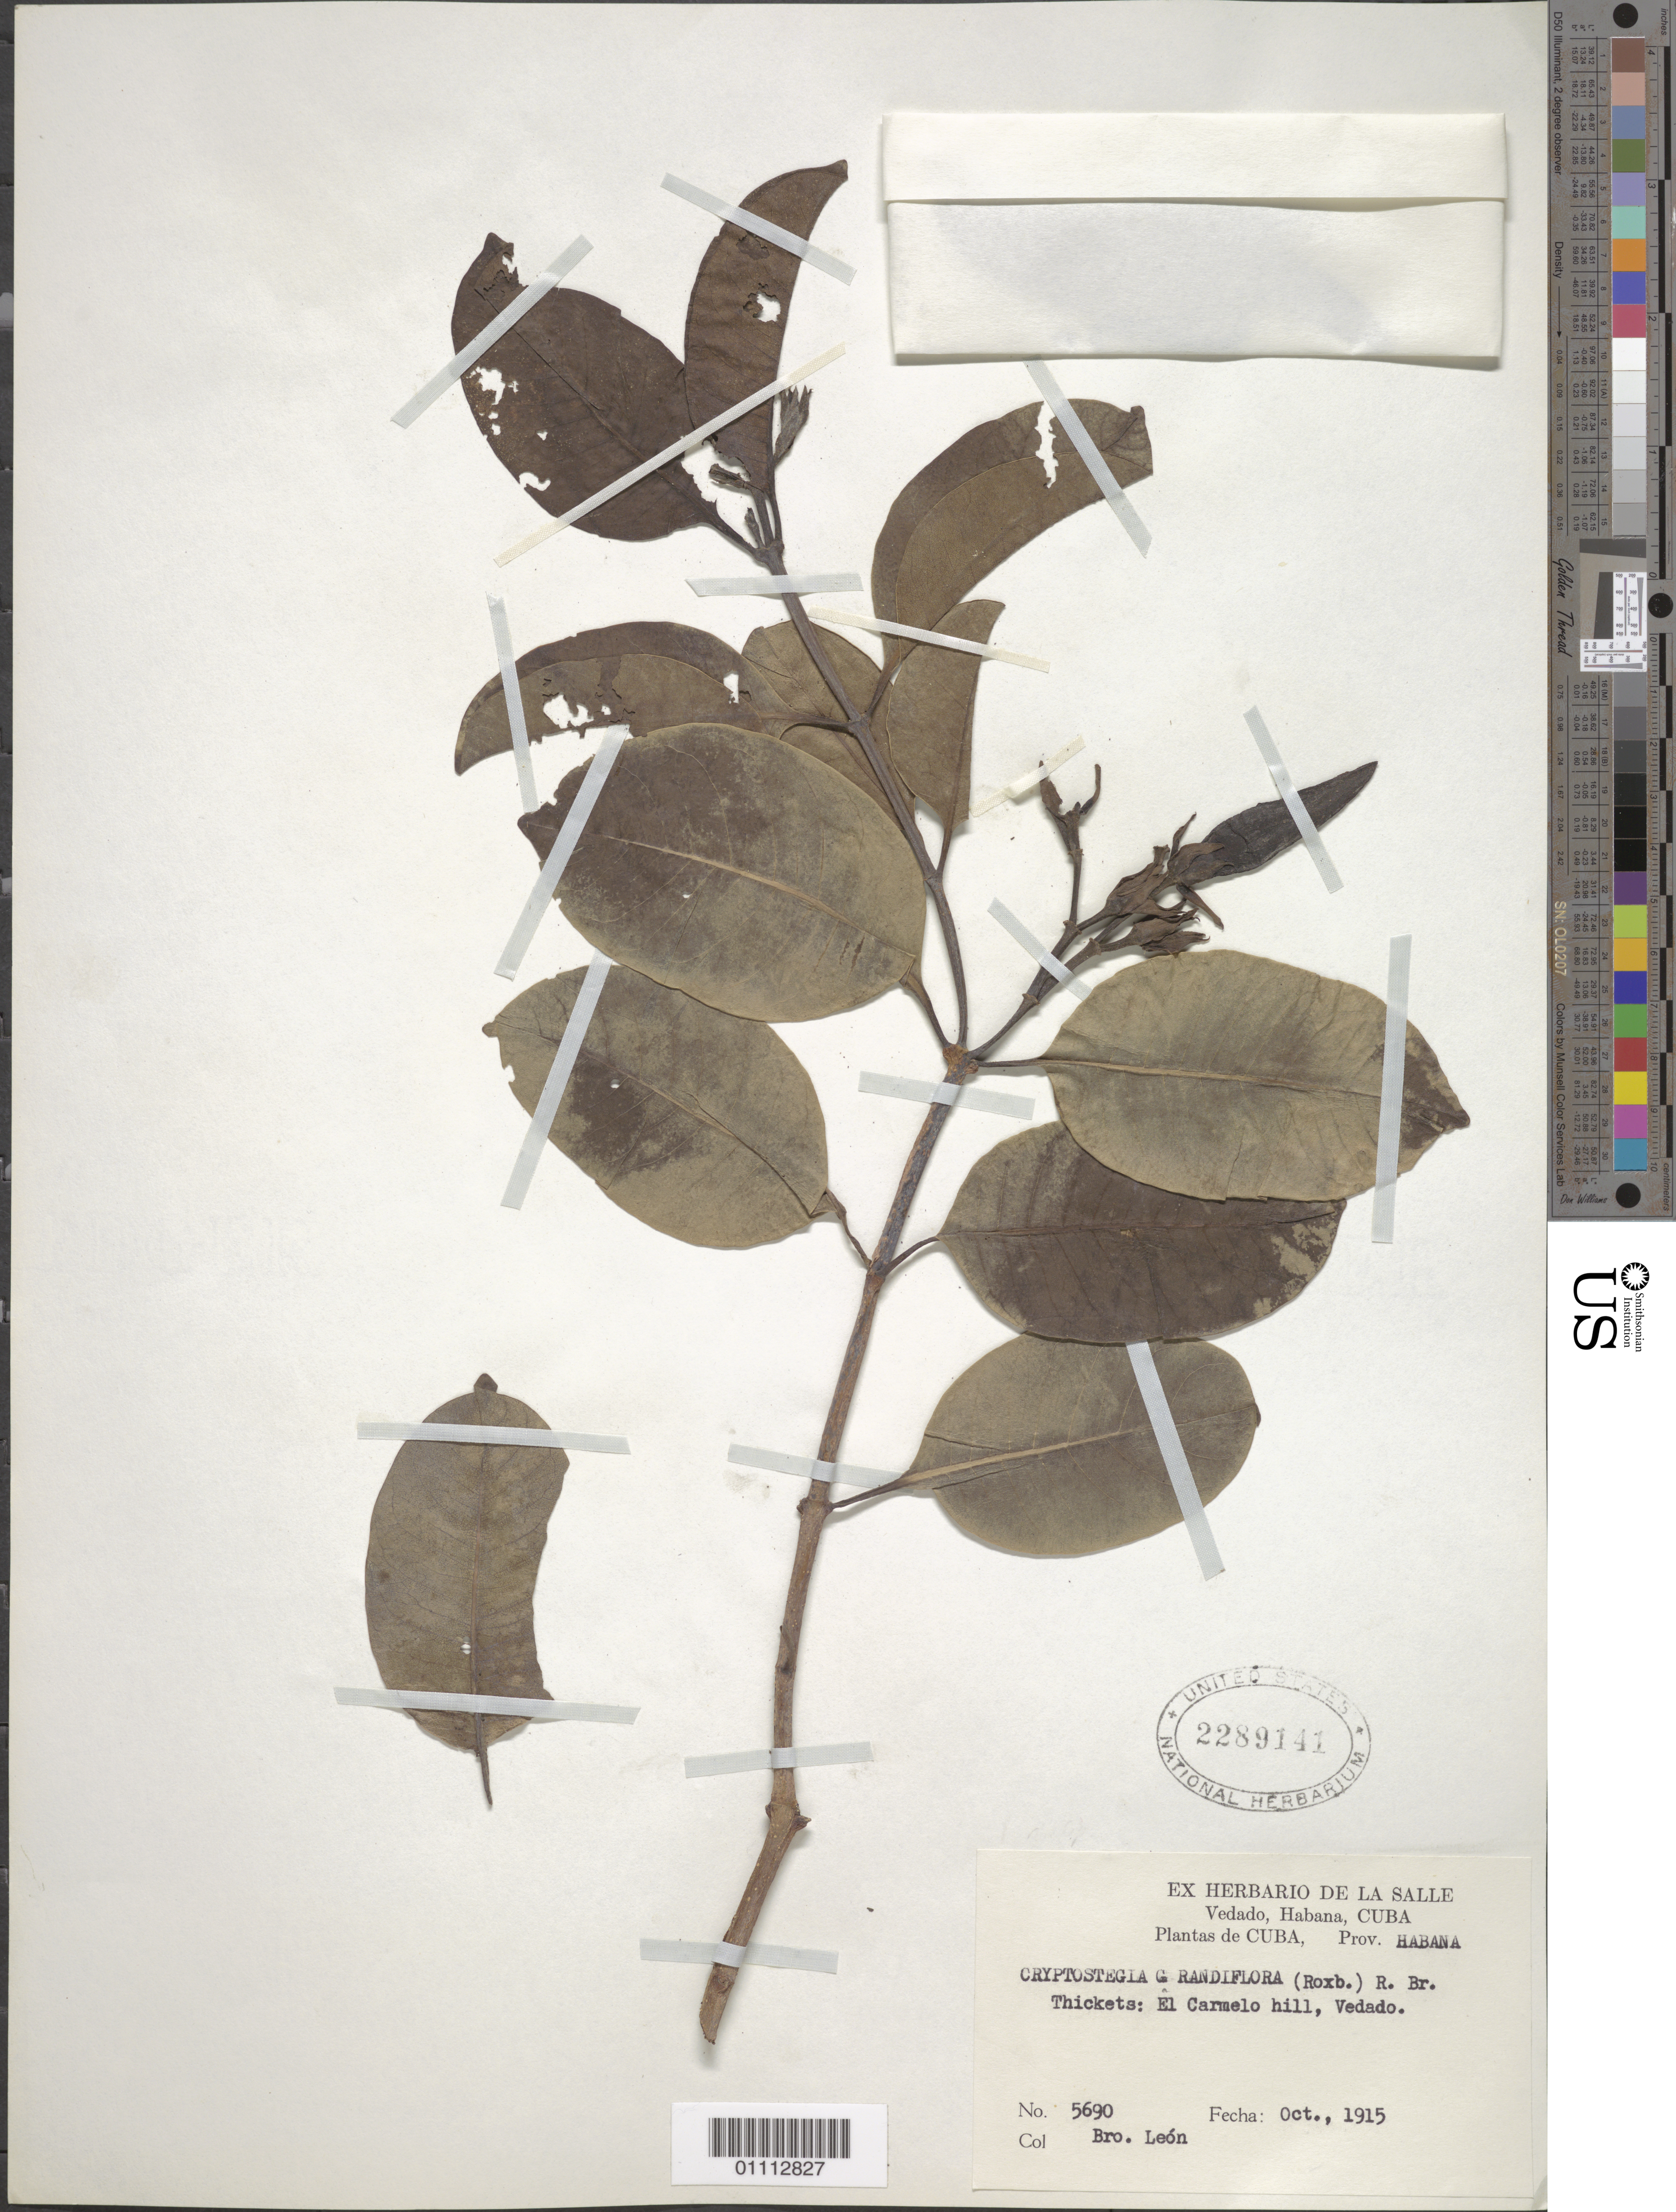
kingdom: Plantae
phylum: Tracheophyta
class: Magnoliopsida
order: Gentianales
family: Apocynaceae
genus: Cryptostegia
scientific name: Cryptostegia grandiflora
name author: Roxb. ex R. Br.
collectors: Bro. León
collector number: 5690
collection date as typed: Oct 1915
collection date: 1915-10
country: Cuba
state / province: La Habana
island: Cuba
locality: Thickets: El Carmelo hill, Vedado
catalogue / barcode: US 2289141